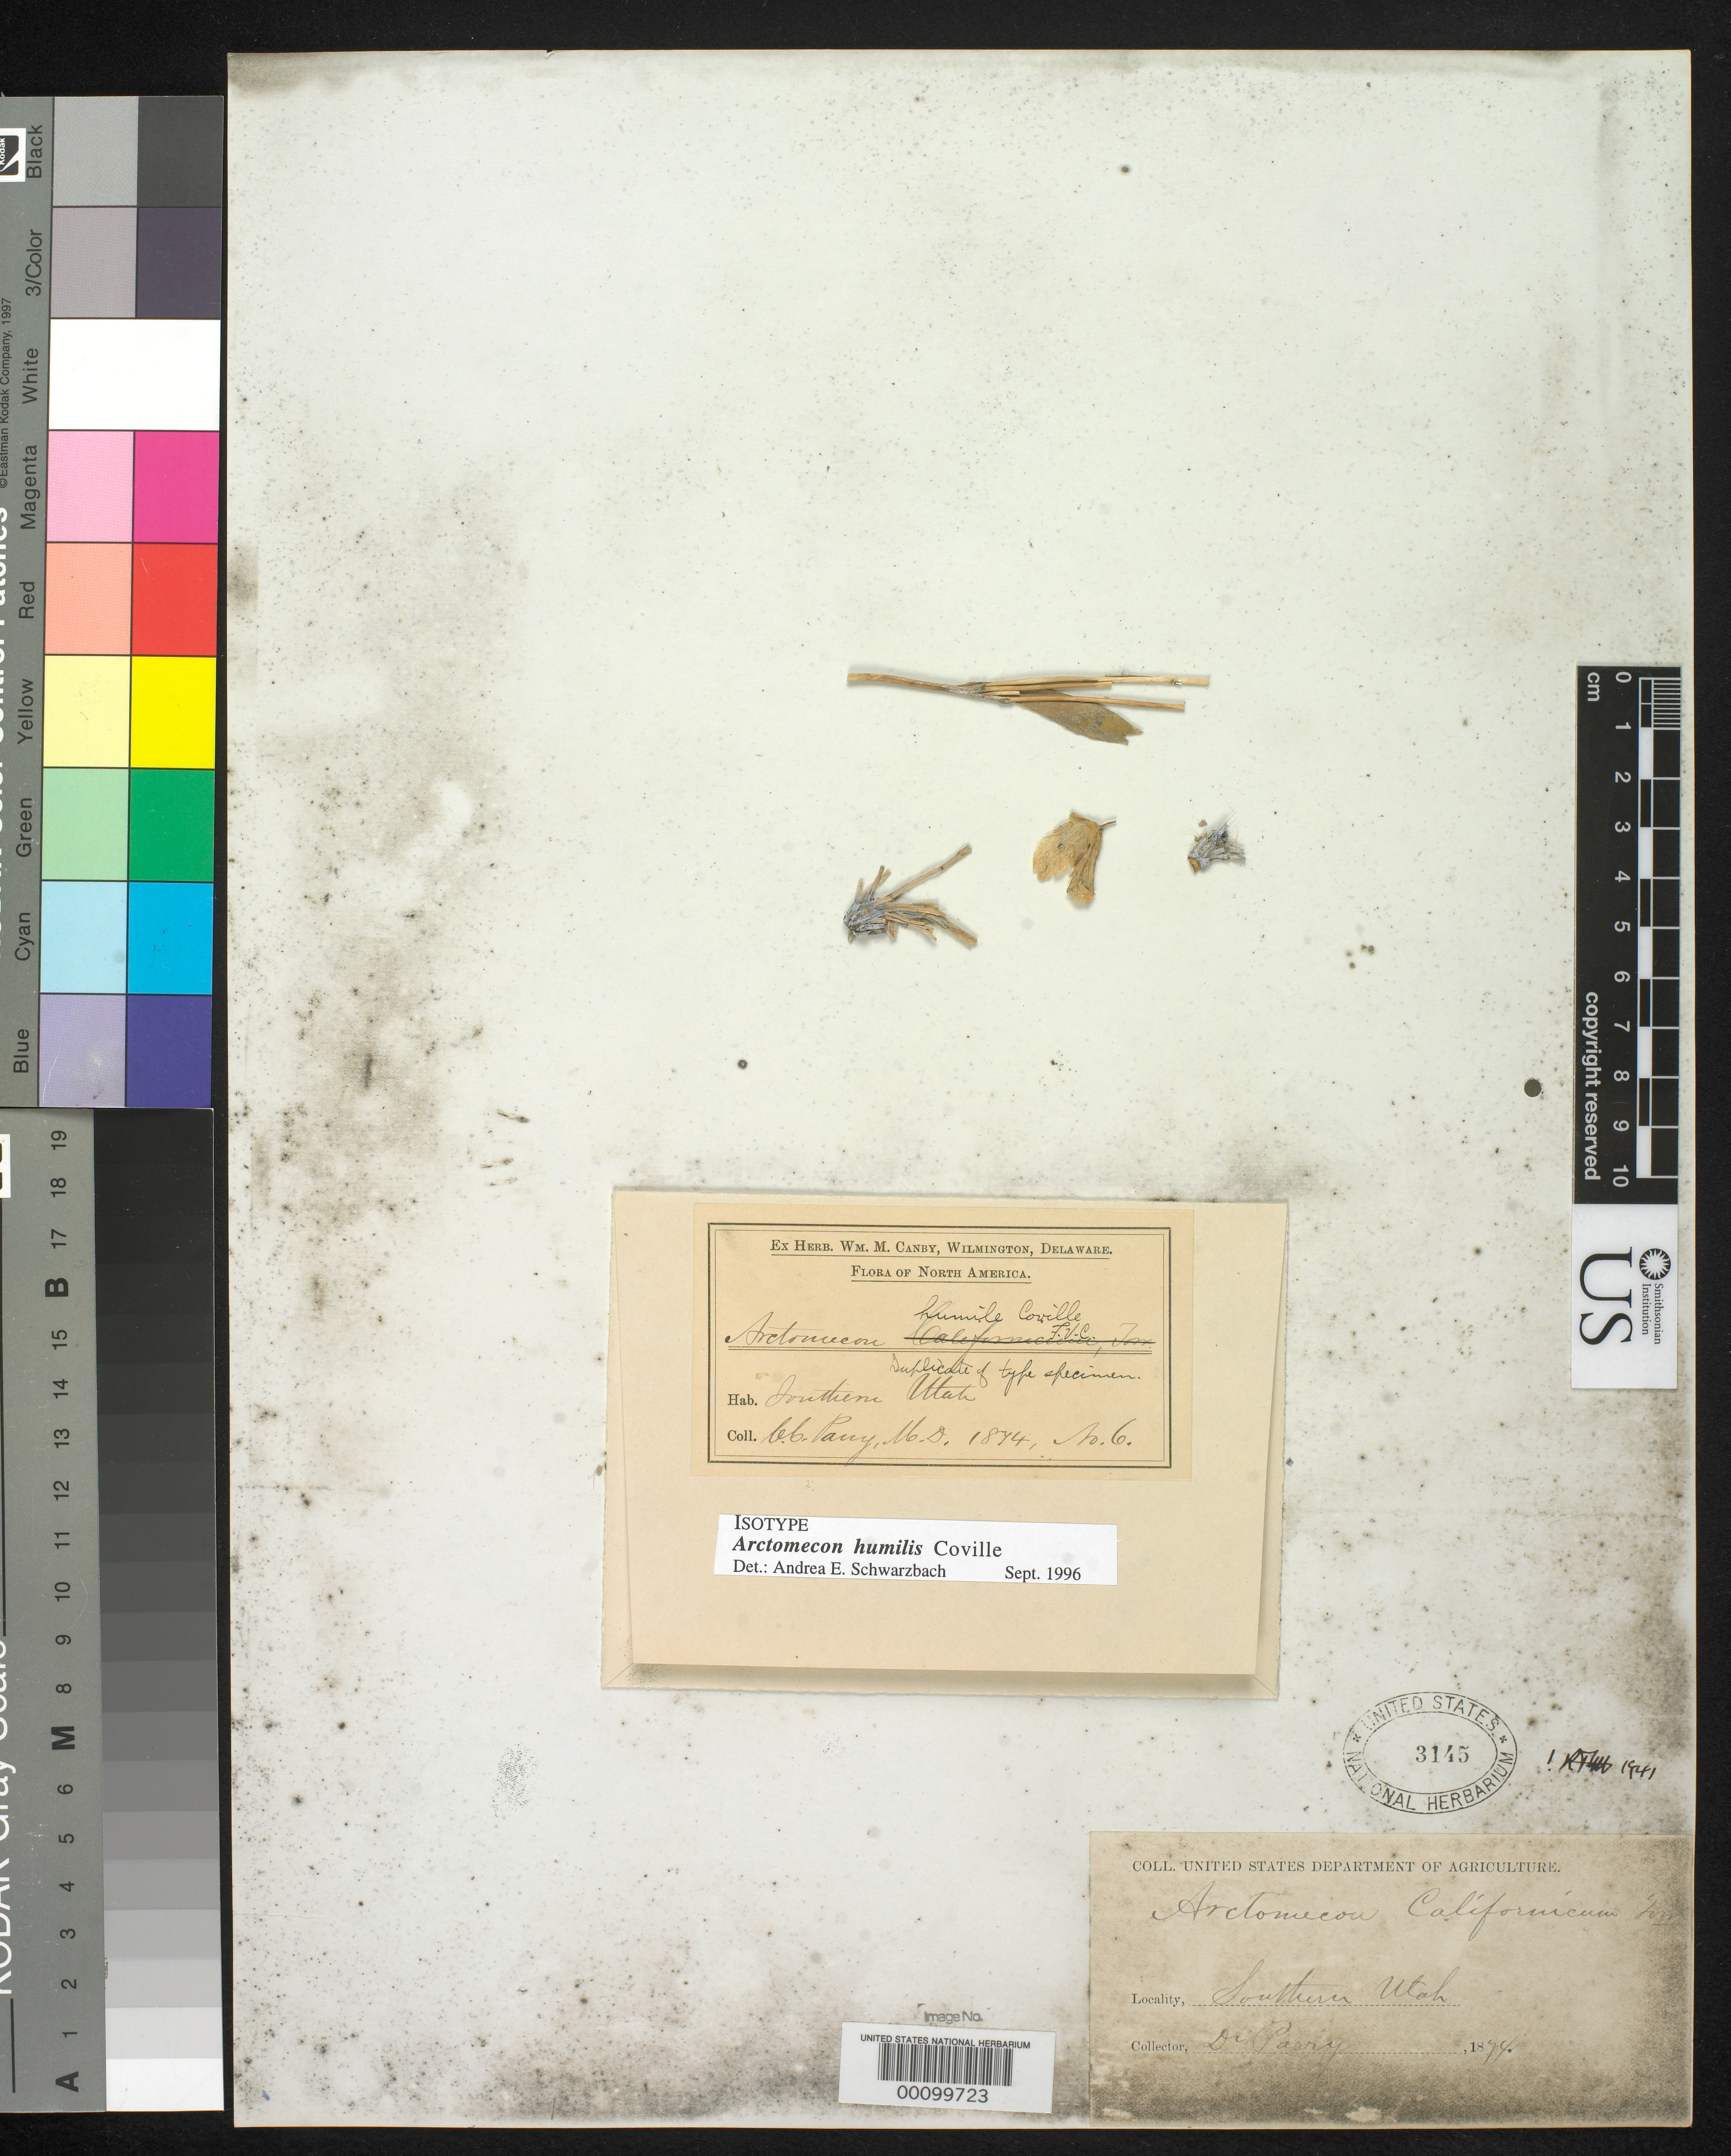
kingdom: Plantae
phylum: Tracheophyta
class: Magnoliopsida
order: Ranunculales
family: Papaveraceae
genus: Arctomecon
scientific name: Arctomecon humilis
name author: Coville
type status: Isotype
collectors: C. C. Parry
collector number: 6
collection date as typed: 1874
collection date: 1874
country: United States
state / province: Utah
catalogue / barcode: US 3145